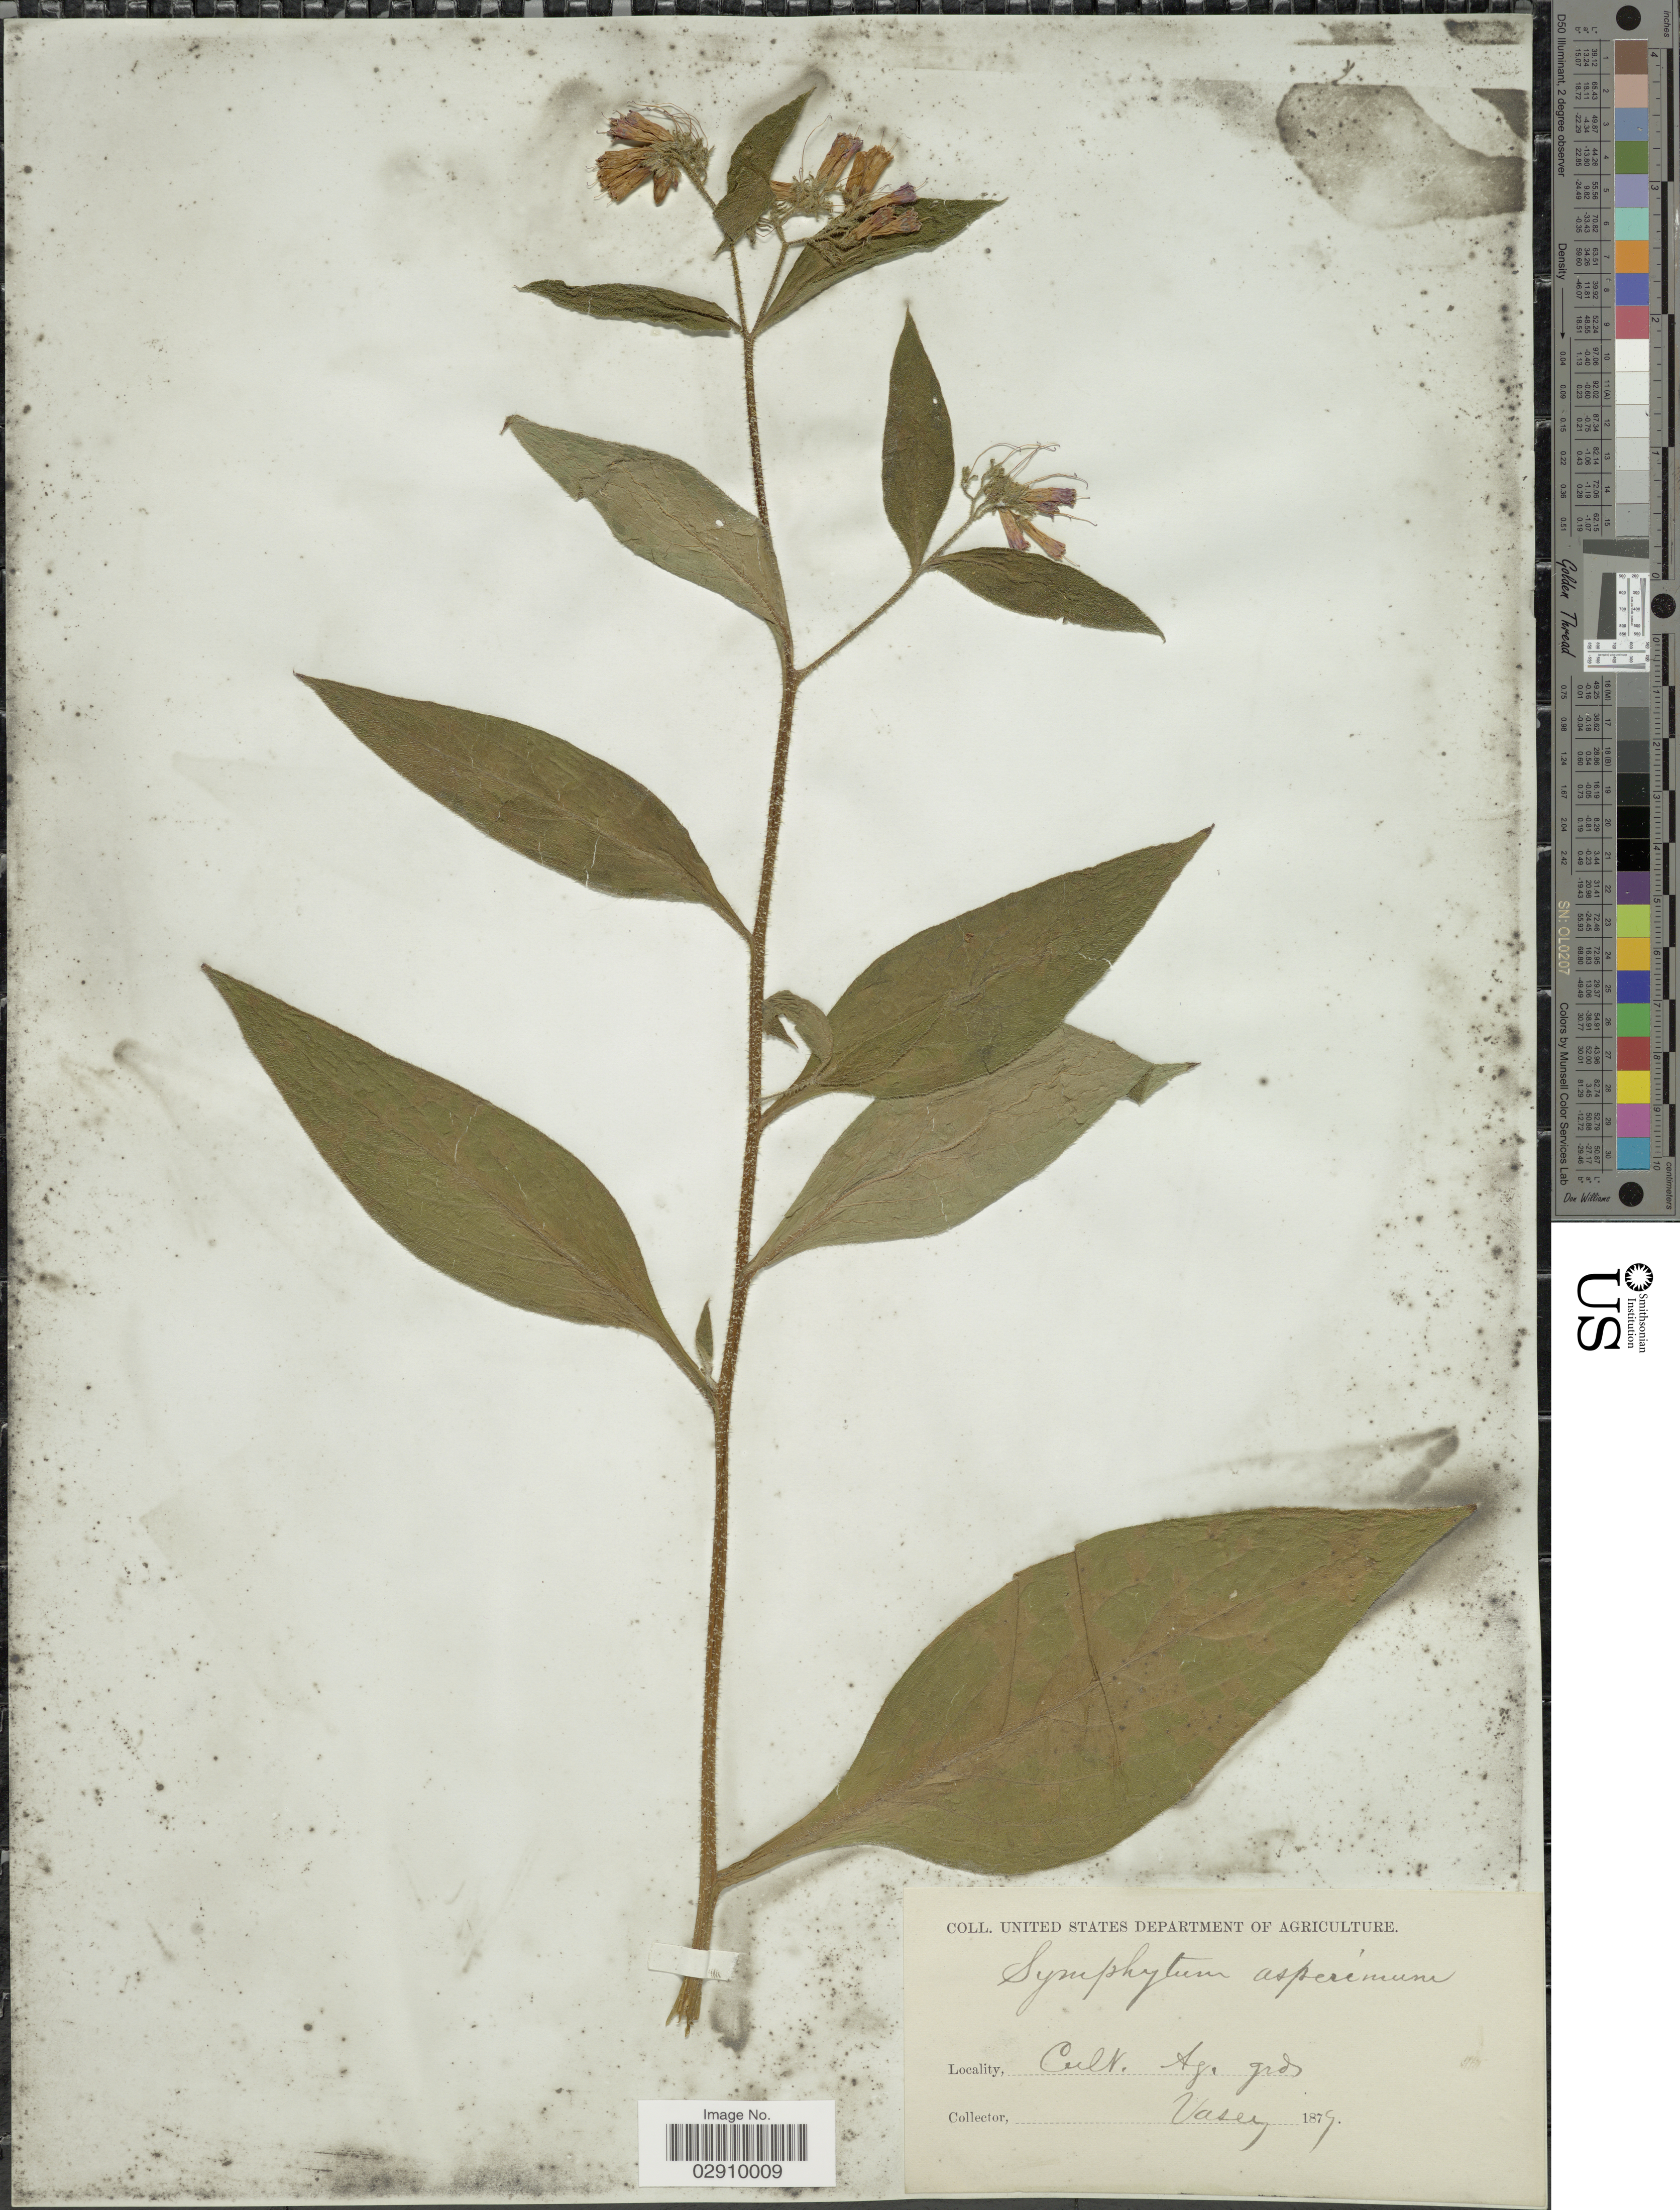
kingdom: Plantae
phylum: Tracheophyta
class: Magnoliopsida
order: Boraginales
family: Boraginaceae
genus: Symphytum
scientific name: Symphytum asperrimum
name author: Donn ex Sims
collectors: Vasey, --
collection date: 1879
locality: Cult. Ag. grds.